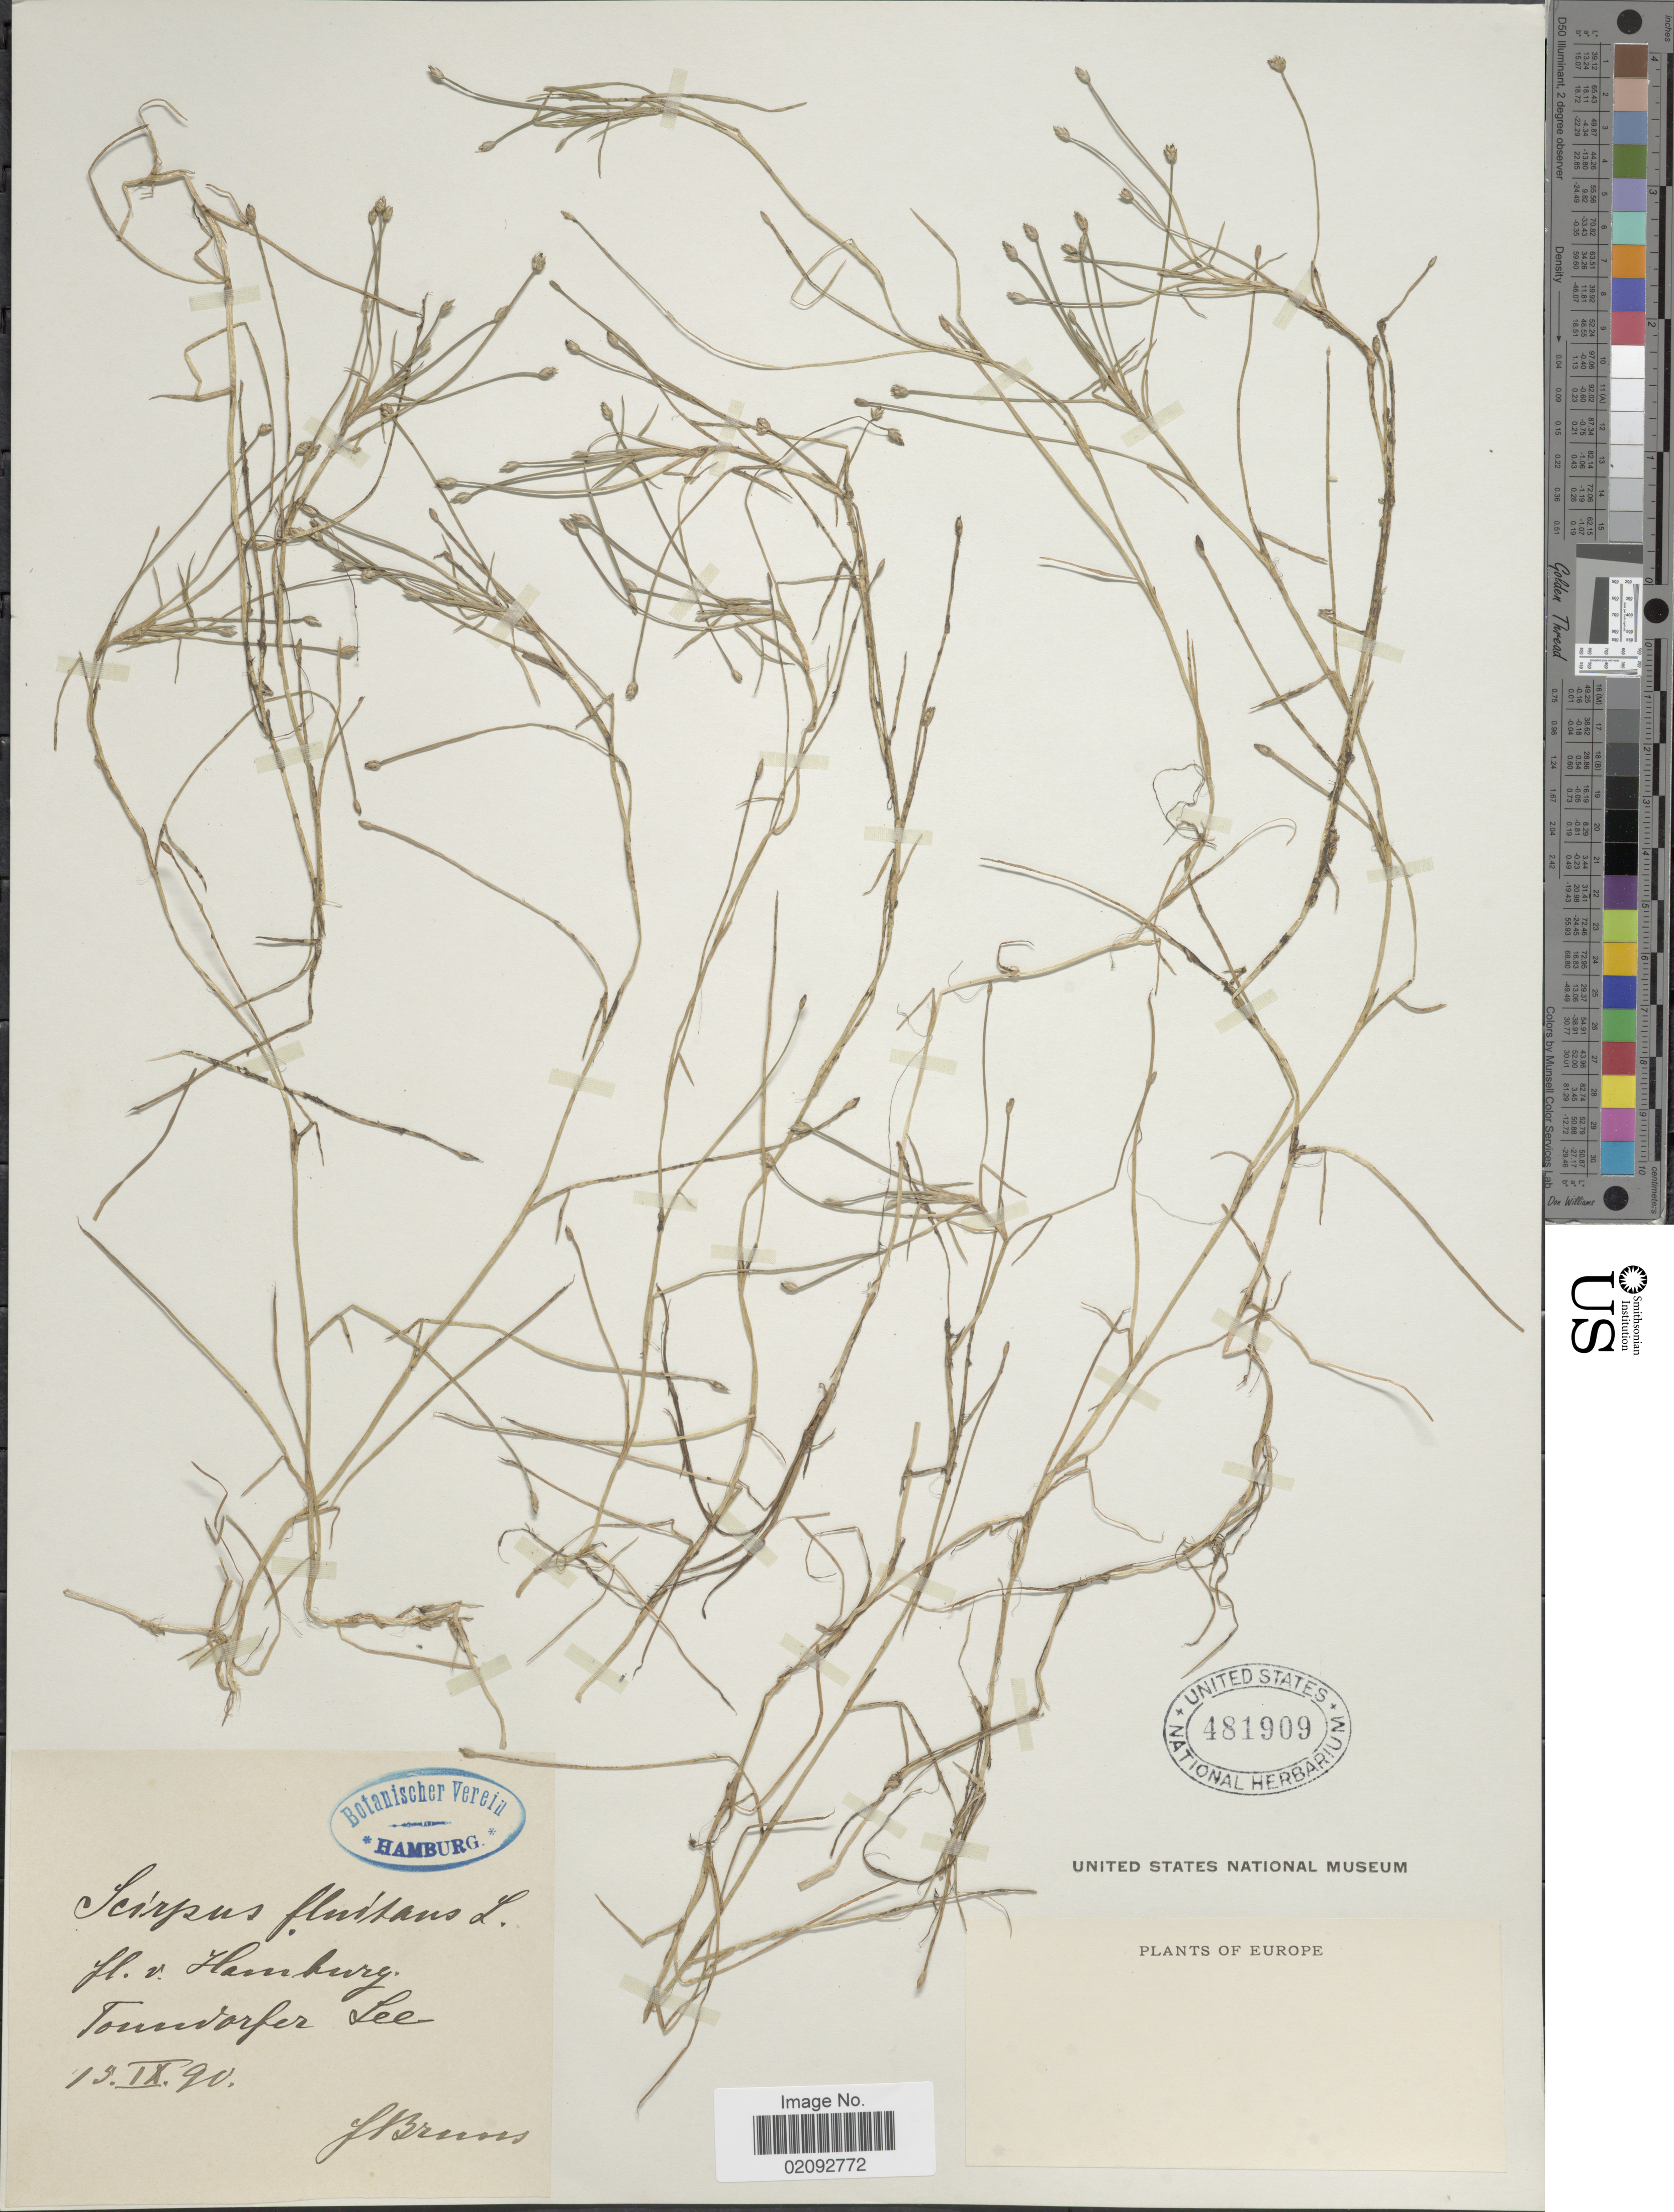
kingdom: Plantae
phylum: Tracheophyta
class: Liliopsida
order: Poales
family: Cyperaceae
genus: Isolepis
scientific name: Isolepis fluitans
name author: (L.) R. Br.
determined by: Strong, Mark T., (BOT), Smithsonian Institution - National Museum of Natural History (UNITED STATES)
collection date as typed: Transcribed d/m/y: 15/9/90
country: Germany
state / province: Hamburg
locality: Toundarfer Lee [unsure placement] [interpreted]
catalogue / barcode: US 481909